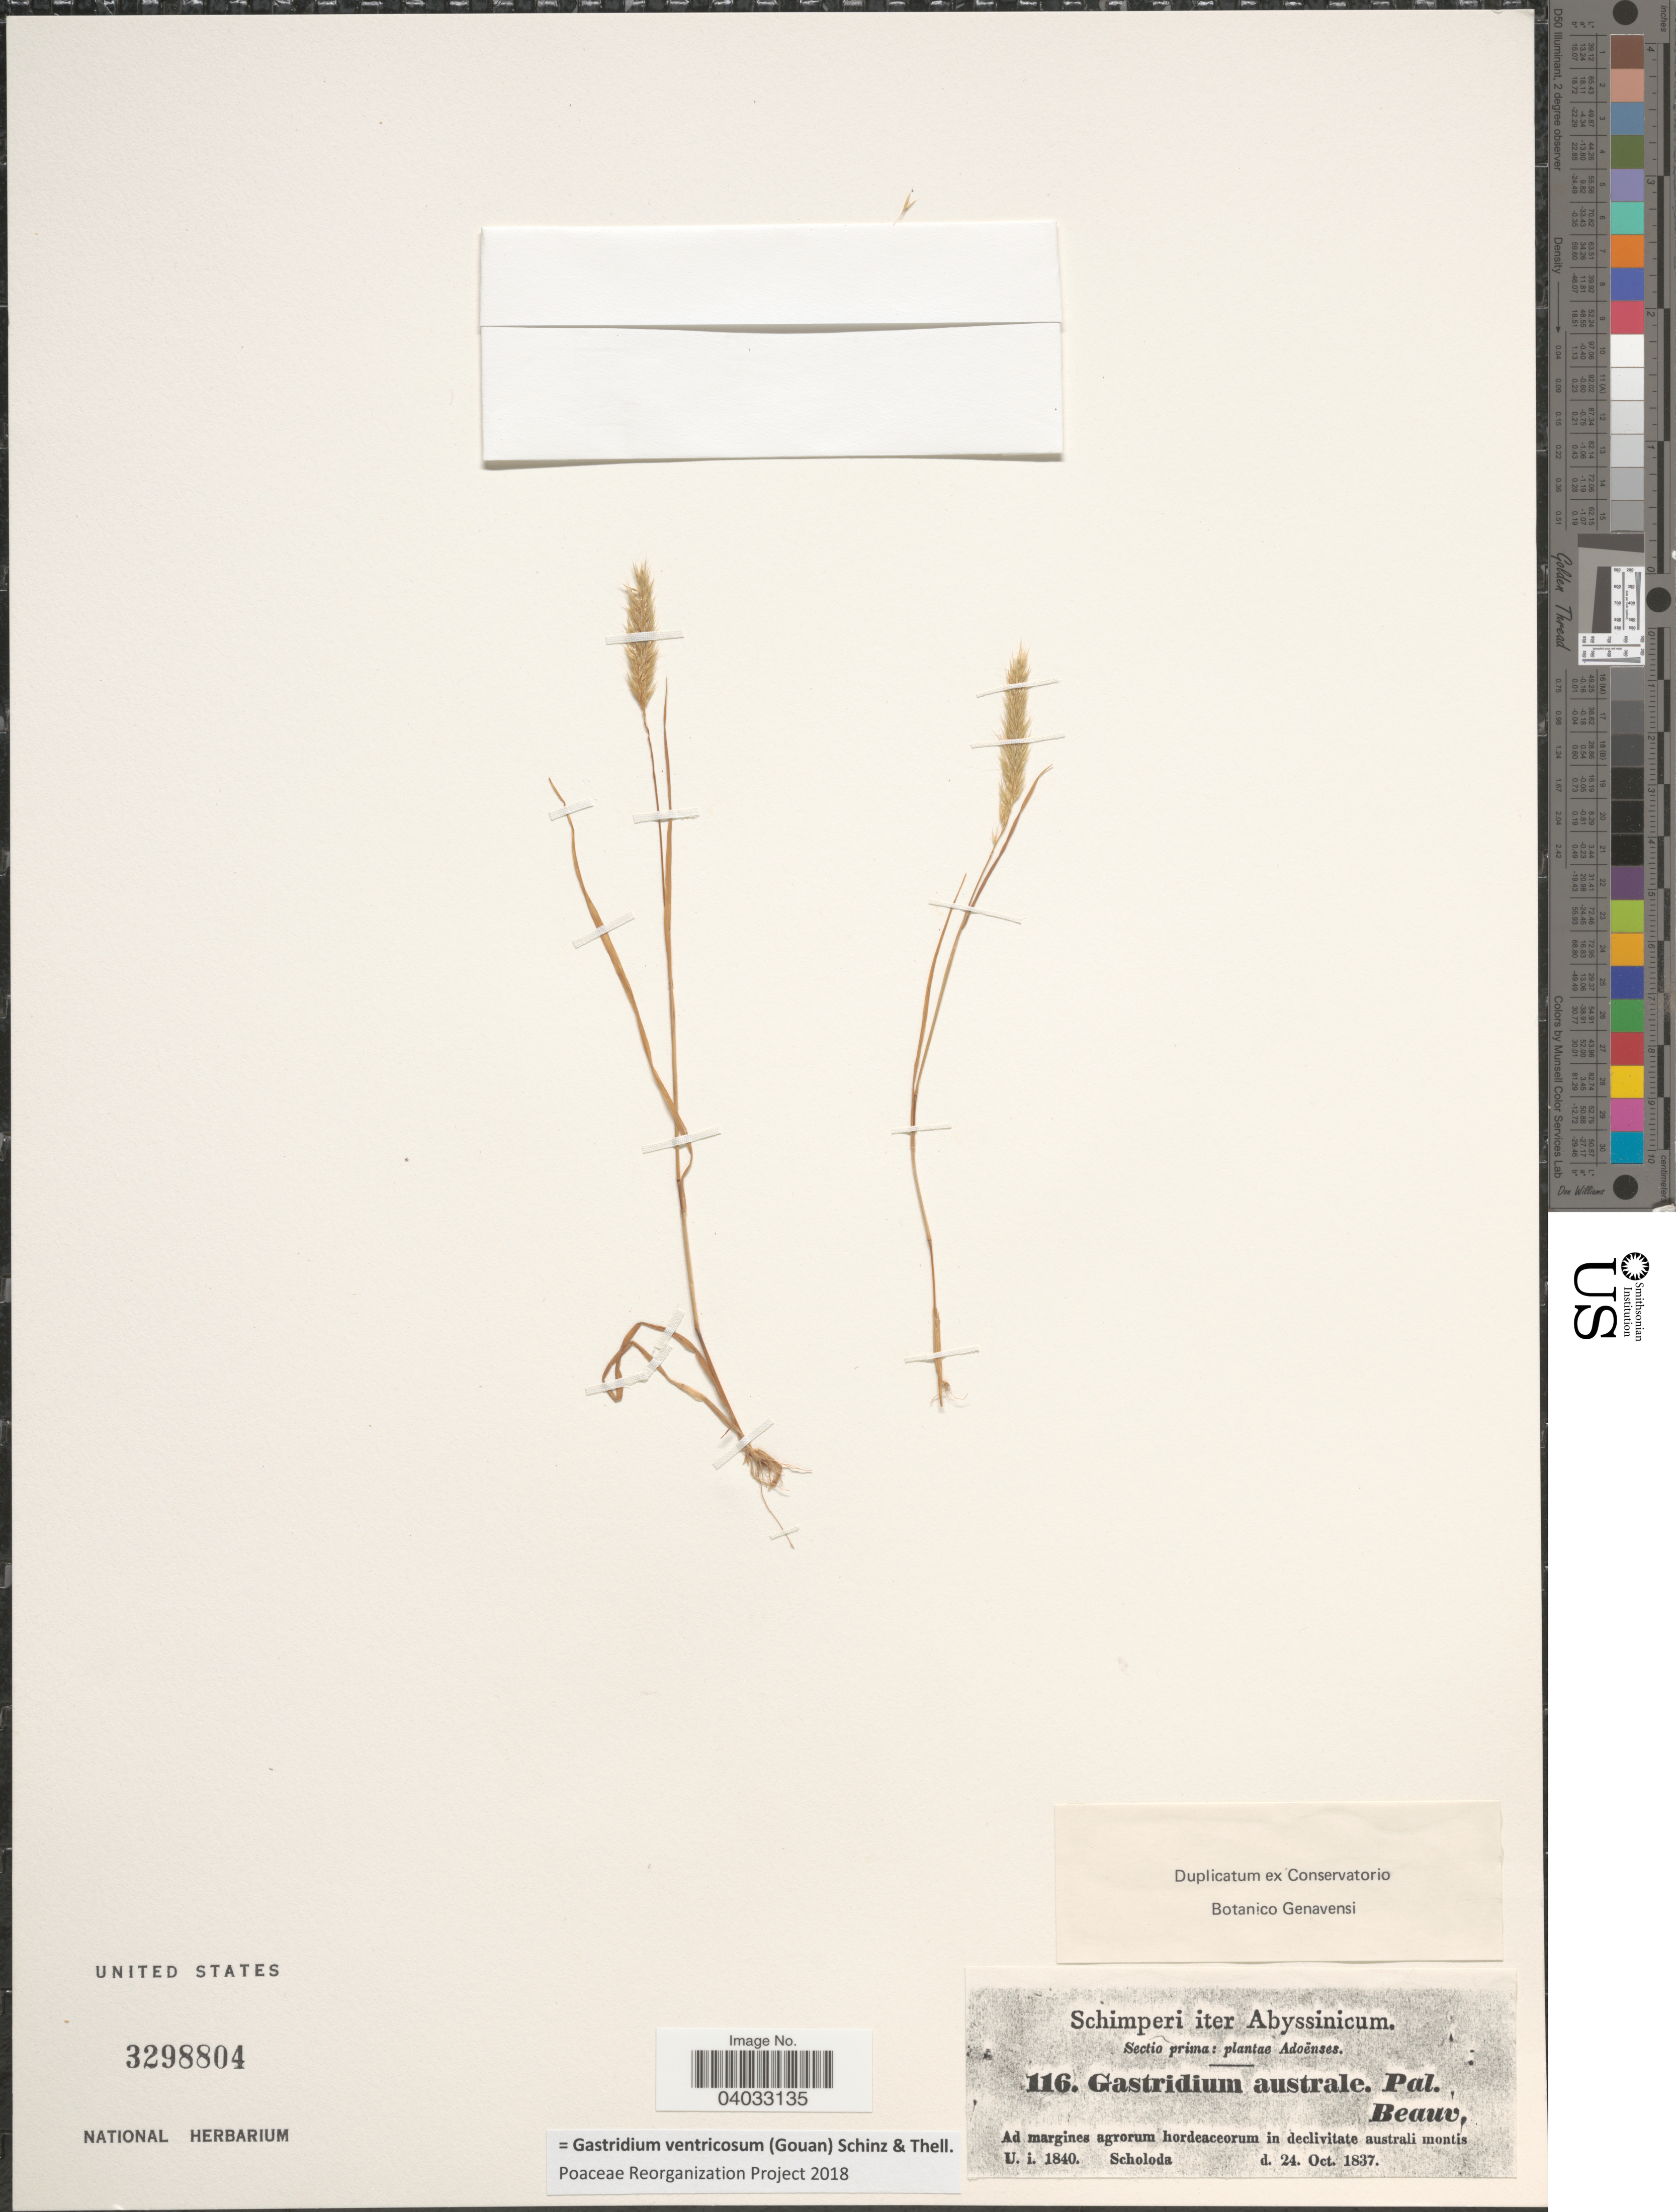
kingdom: Plantae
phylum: Tracheophyta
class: Liliopsida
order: Poales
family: Poaceae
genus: Gastridium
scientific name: Gastridium ventricosum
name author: (Gouan) Schinz & Thell.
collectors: -. Schimper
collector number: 116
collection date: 1837-10-24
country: Ethiopia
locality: Abyssinicum. Ad margines agrorum hordeaceorum in declivitate australi montis.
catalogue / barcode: US 3298804